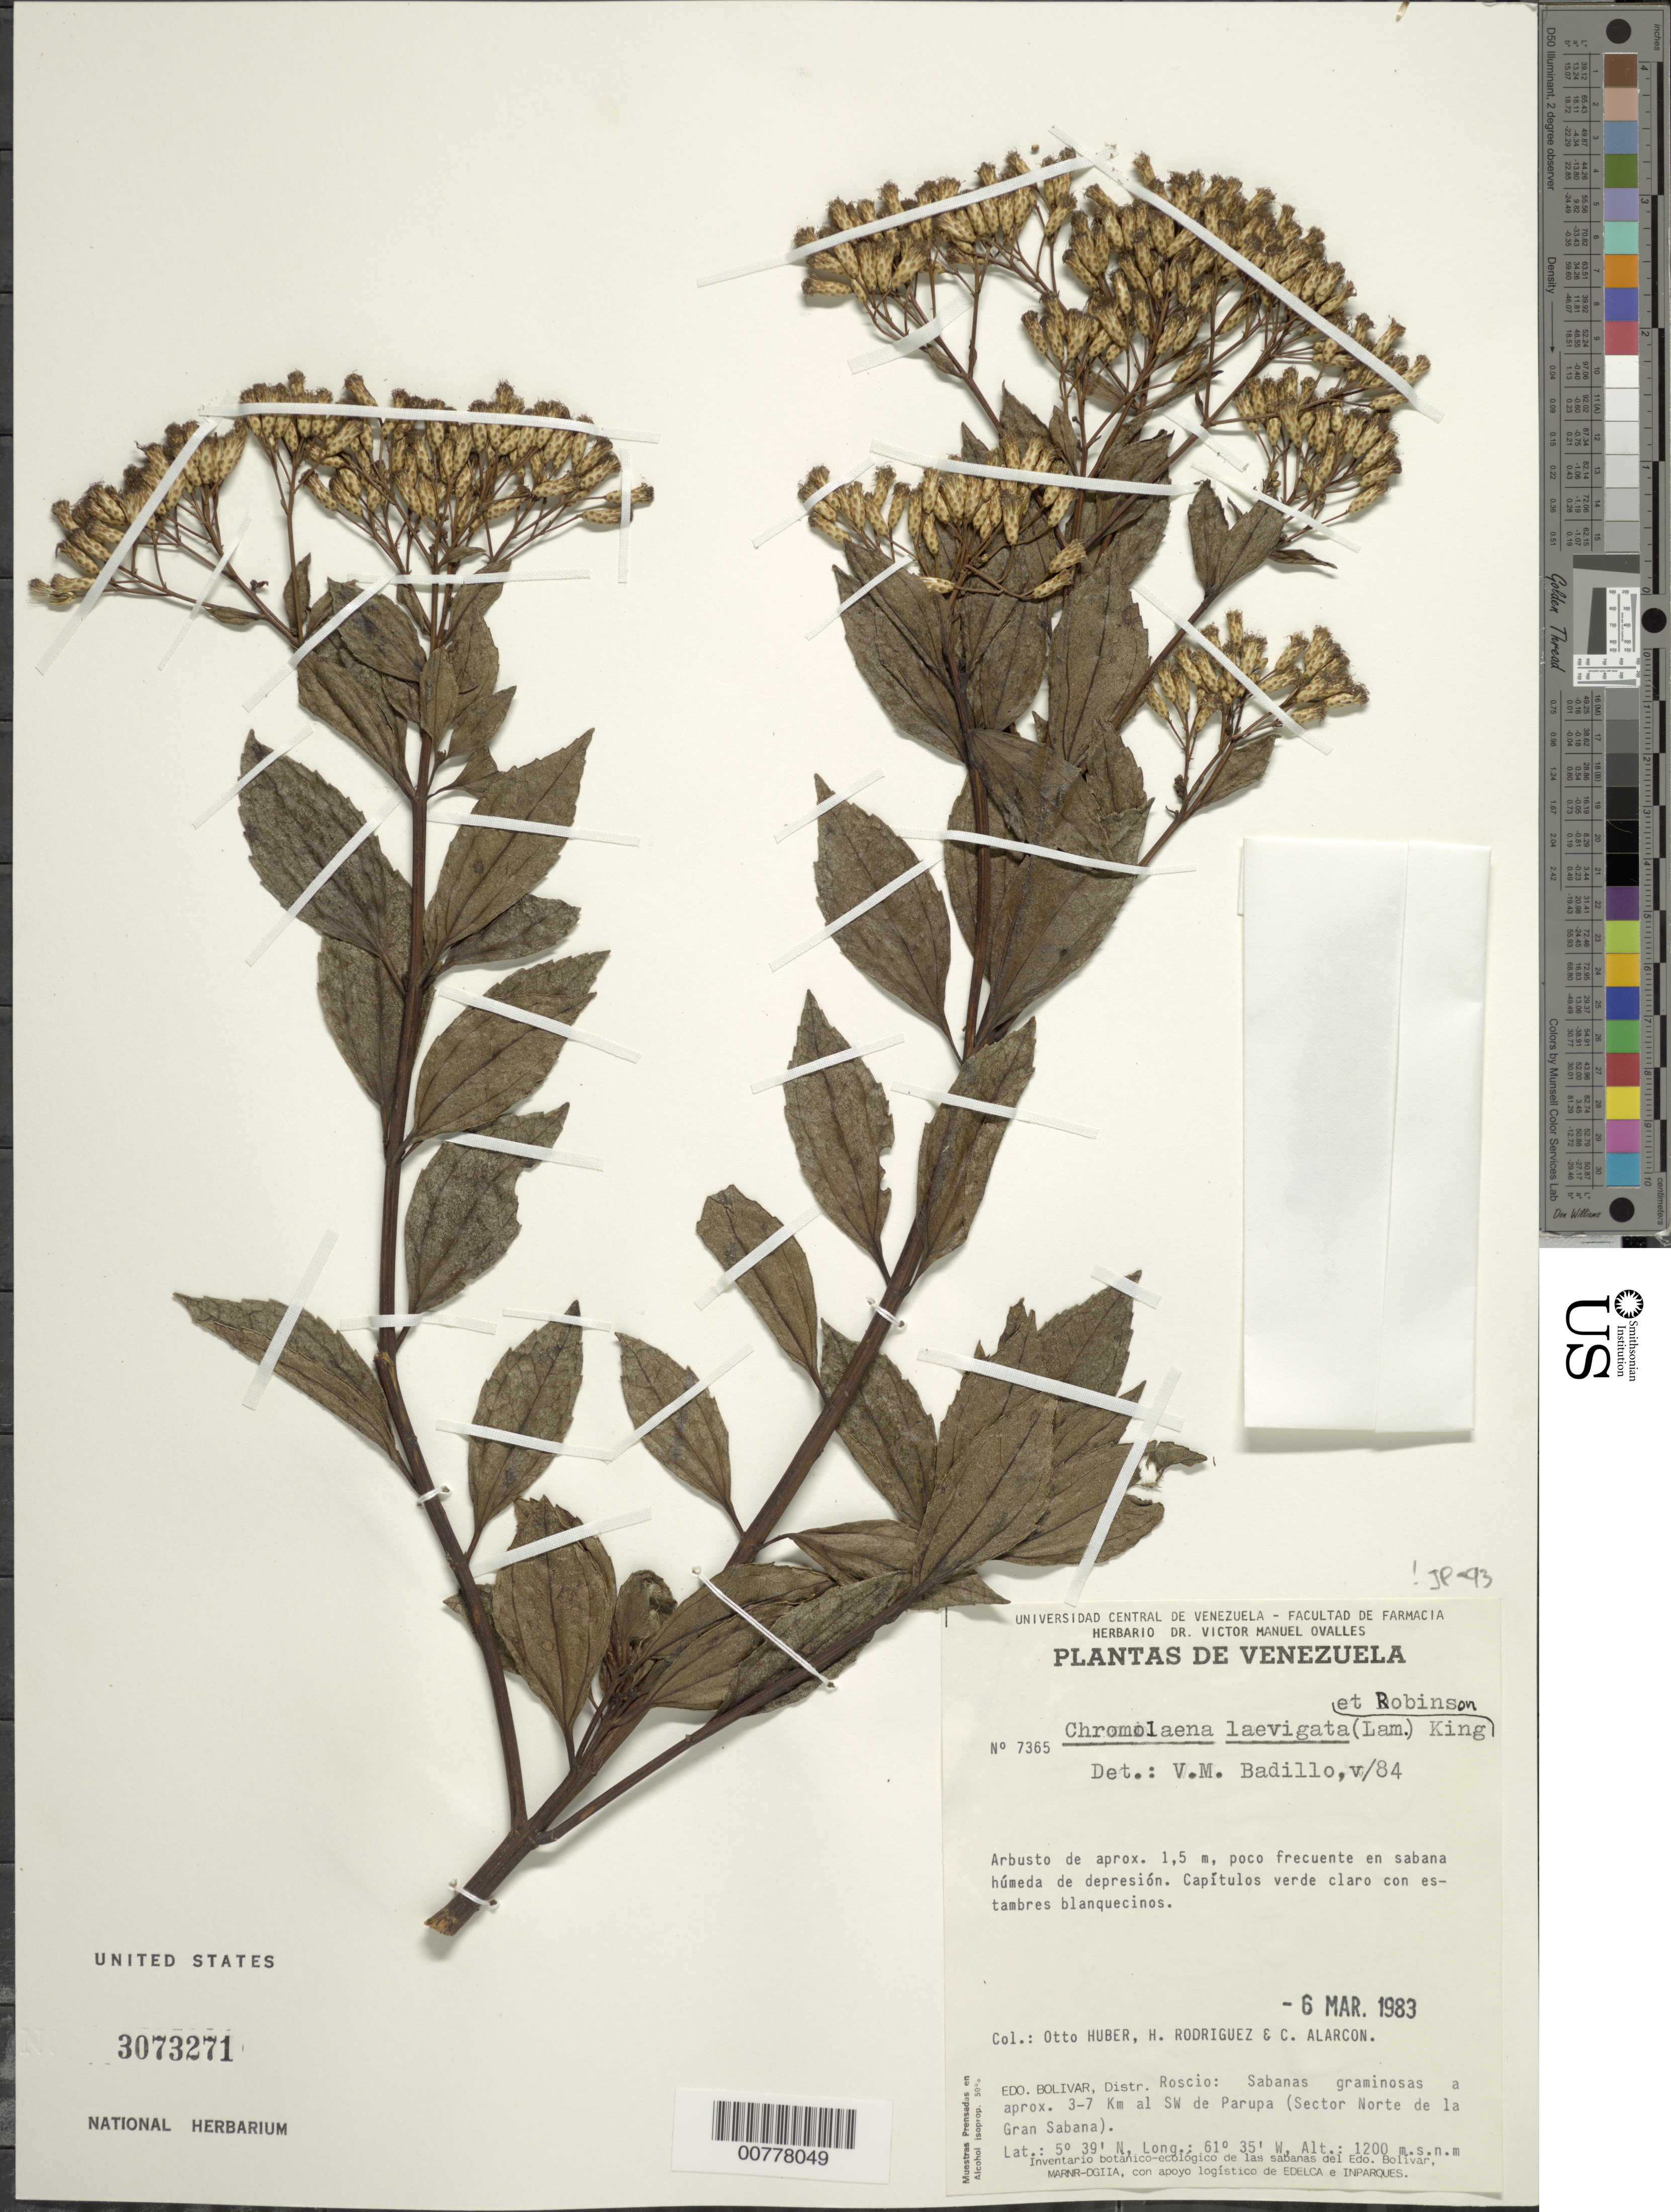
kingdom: Plantae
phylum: Tracheophyta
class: Magnoliopsida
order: Asterales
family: Asteraceae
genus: Chromolaena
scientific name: Chromolaena laevigata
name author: (Lam.) R.M. King & H. Rob.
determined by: Badillo, V. M.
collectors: O. Huber, H. Rodriguez & C. Alarcon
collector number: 7365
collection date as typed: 6-Mar-83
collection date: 1983-03-06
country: Venezuela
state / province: Bolívar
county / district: Roscio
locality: Parupa, 3-7 km SE, sector N de la Gran Sabana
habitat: Sabana húmeda de depresion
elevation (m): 1200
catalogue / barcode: US 3073271